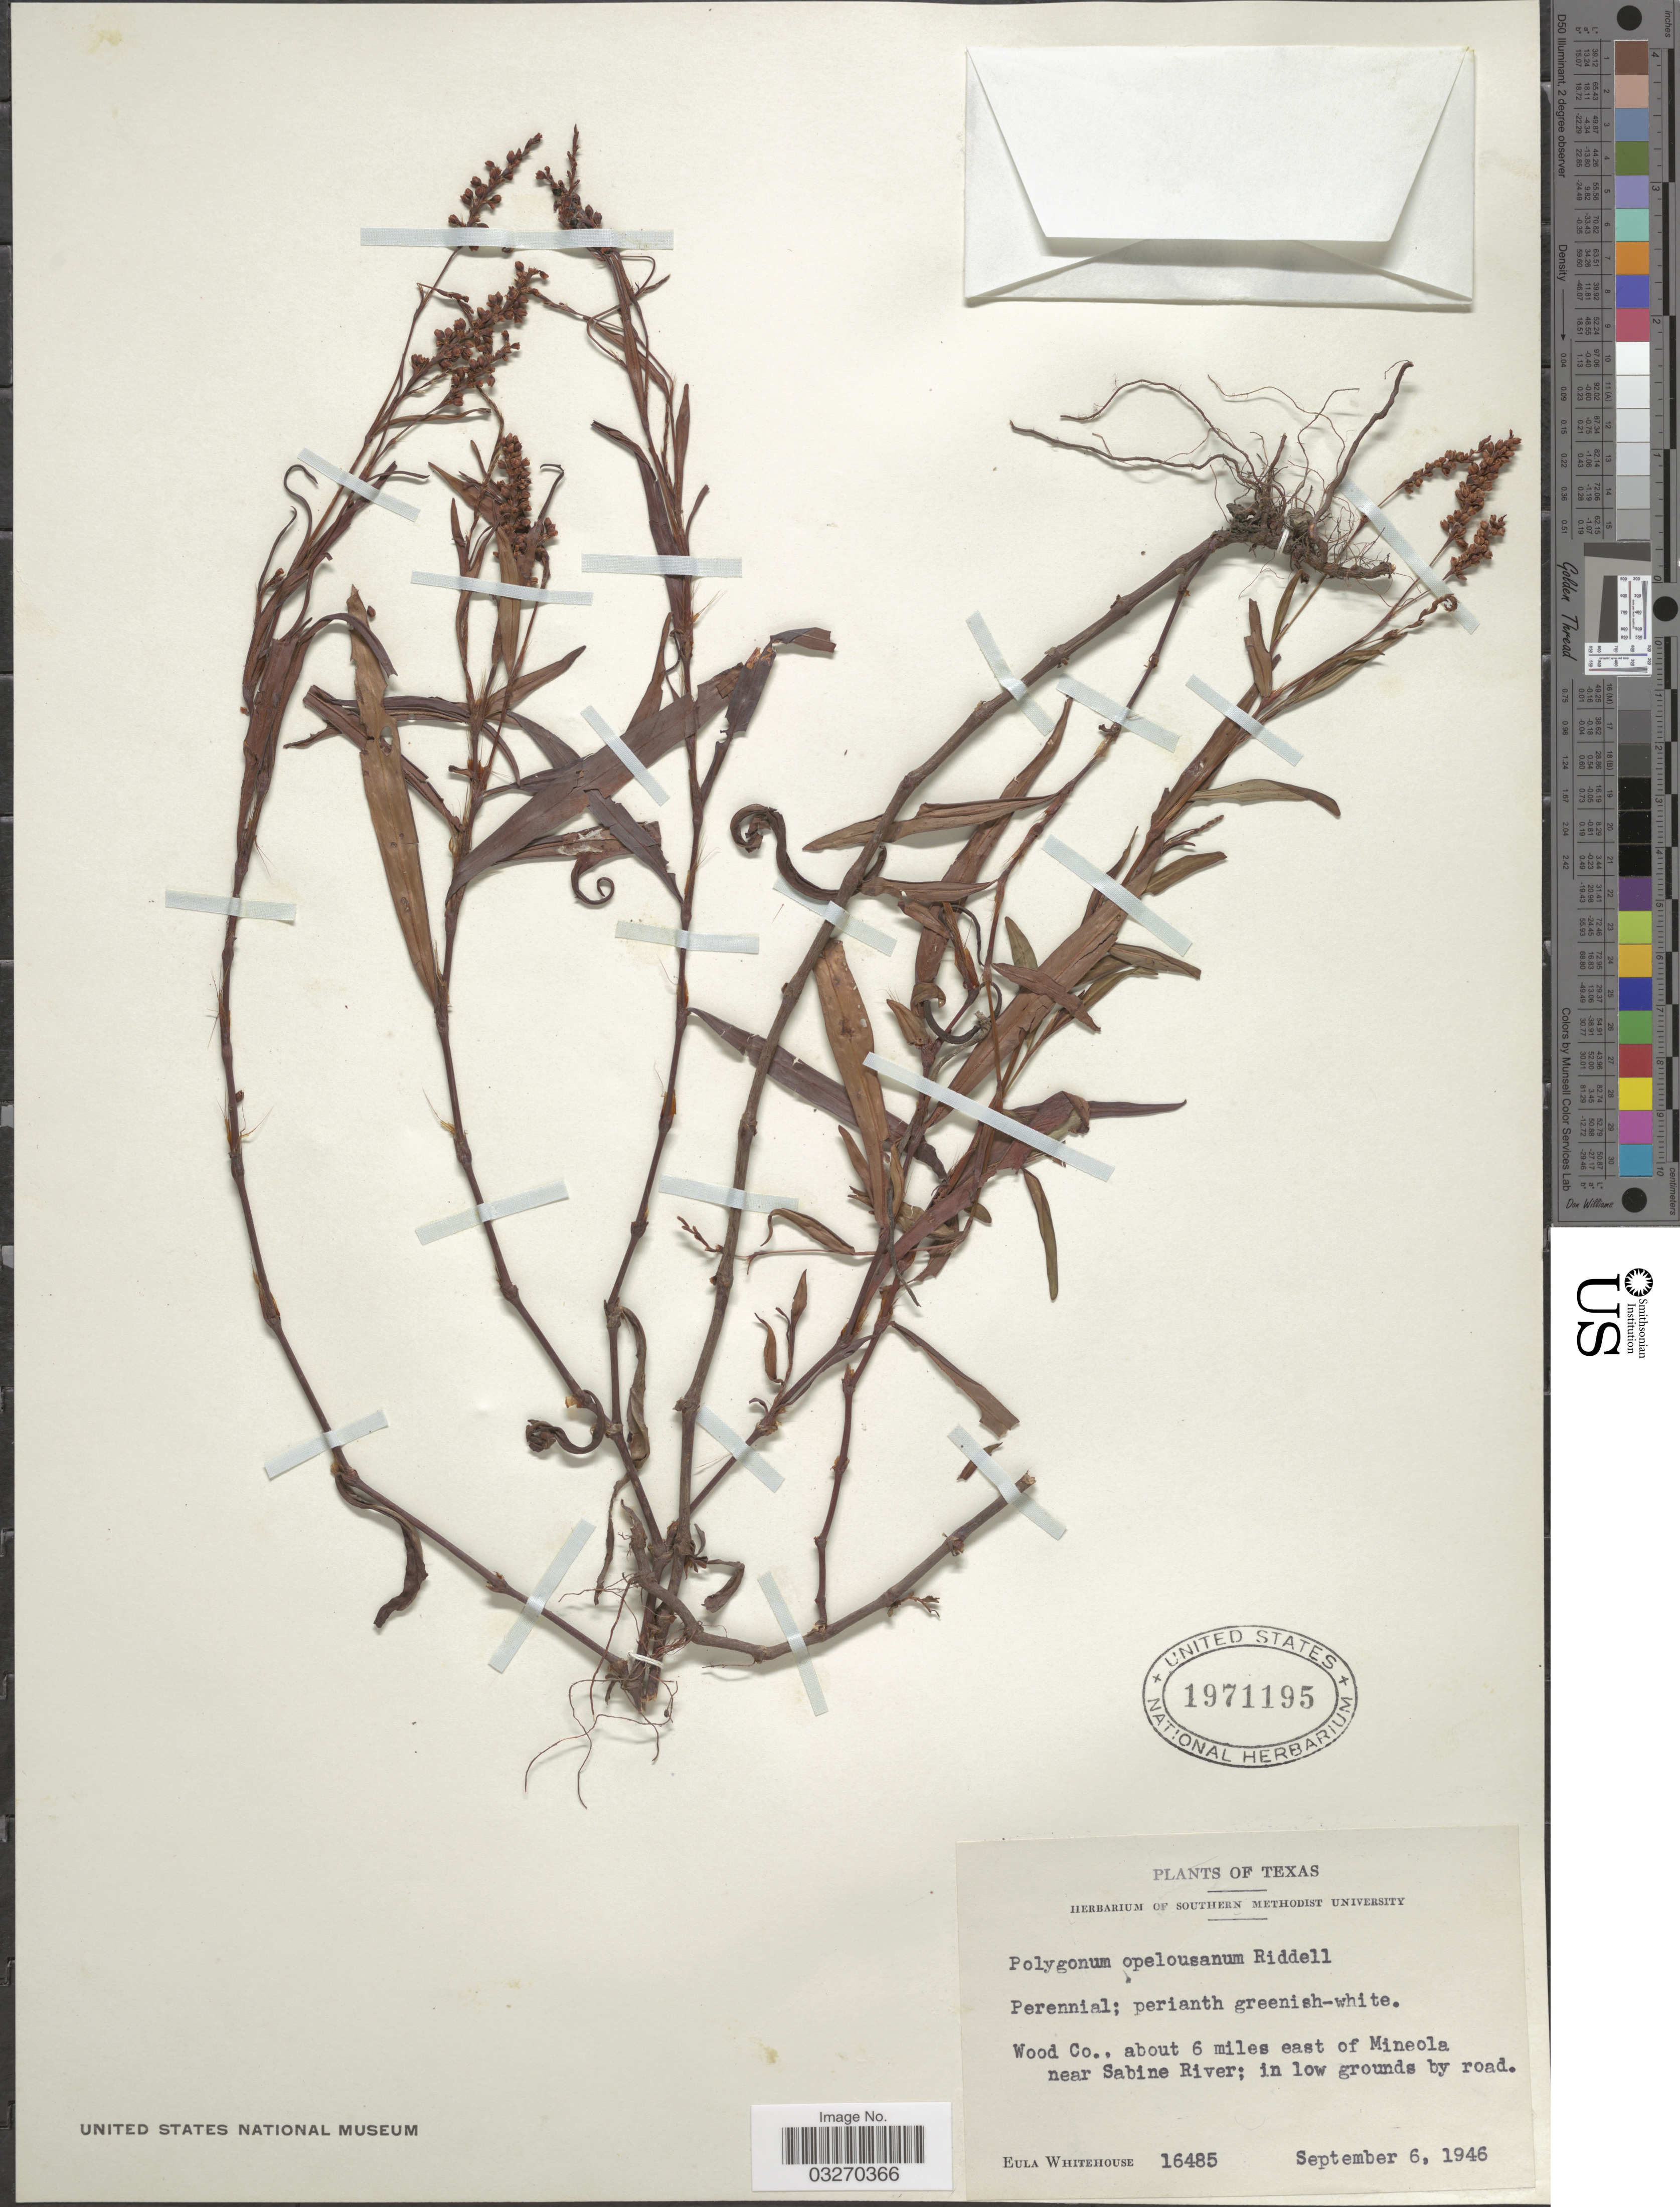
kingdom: Plantae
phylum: Tracheophyta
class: Magnoliopsida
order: Caryophyllales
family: Polygonaceae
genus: Persicaria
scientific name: Persicaria hydropiperoides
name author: (Michx.) Small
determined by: Atha, D. E.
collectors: E. Whitehouse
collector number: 16485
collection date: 1946-09-06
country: United States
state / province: Texas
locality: Wood Co., about 6 miles east of Mineola near Sabine River.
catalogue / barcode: US 1971195